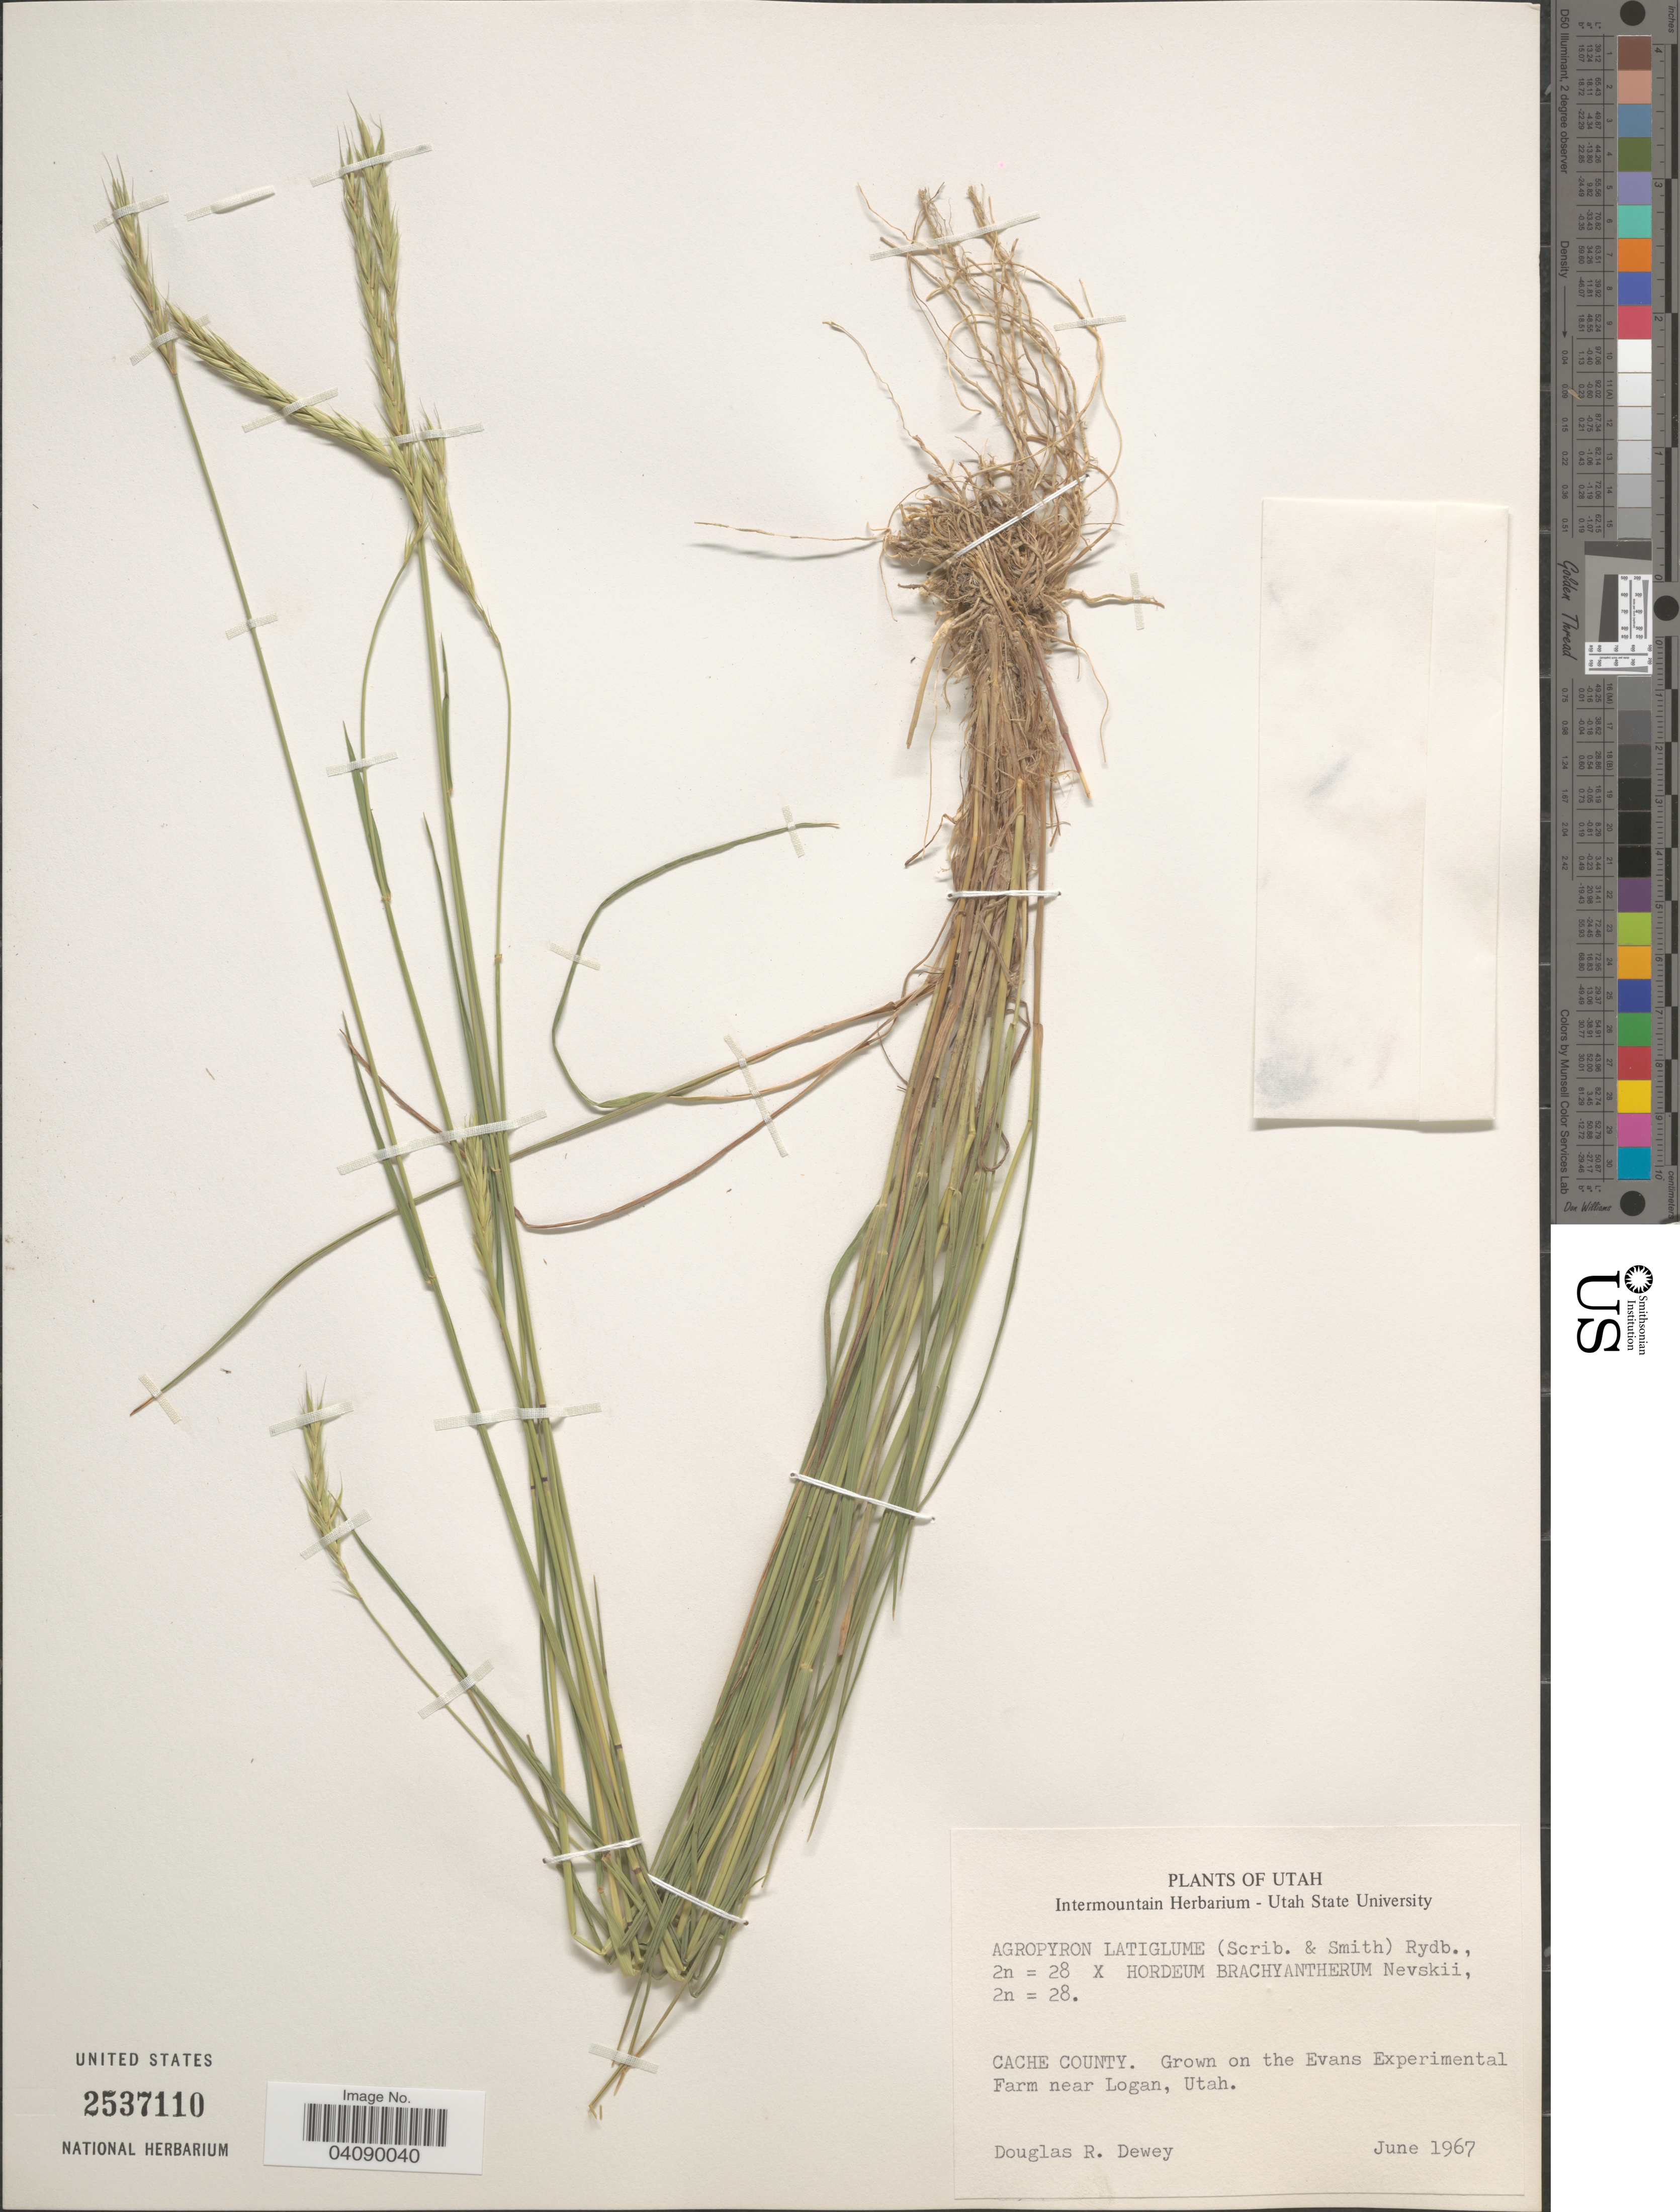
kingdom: Plantae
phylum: Tracheophyta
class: Liliopsida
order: Poales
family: Poaceae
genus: Agrohordeum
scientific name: x Agrohordeum sp.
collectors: D. Dewey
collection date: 1967-06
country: United States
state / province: Utah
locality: Cache County. Grown on Evans Experimental Farm near Logan.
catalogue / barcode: US 2537110